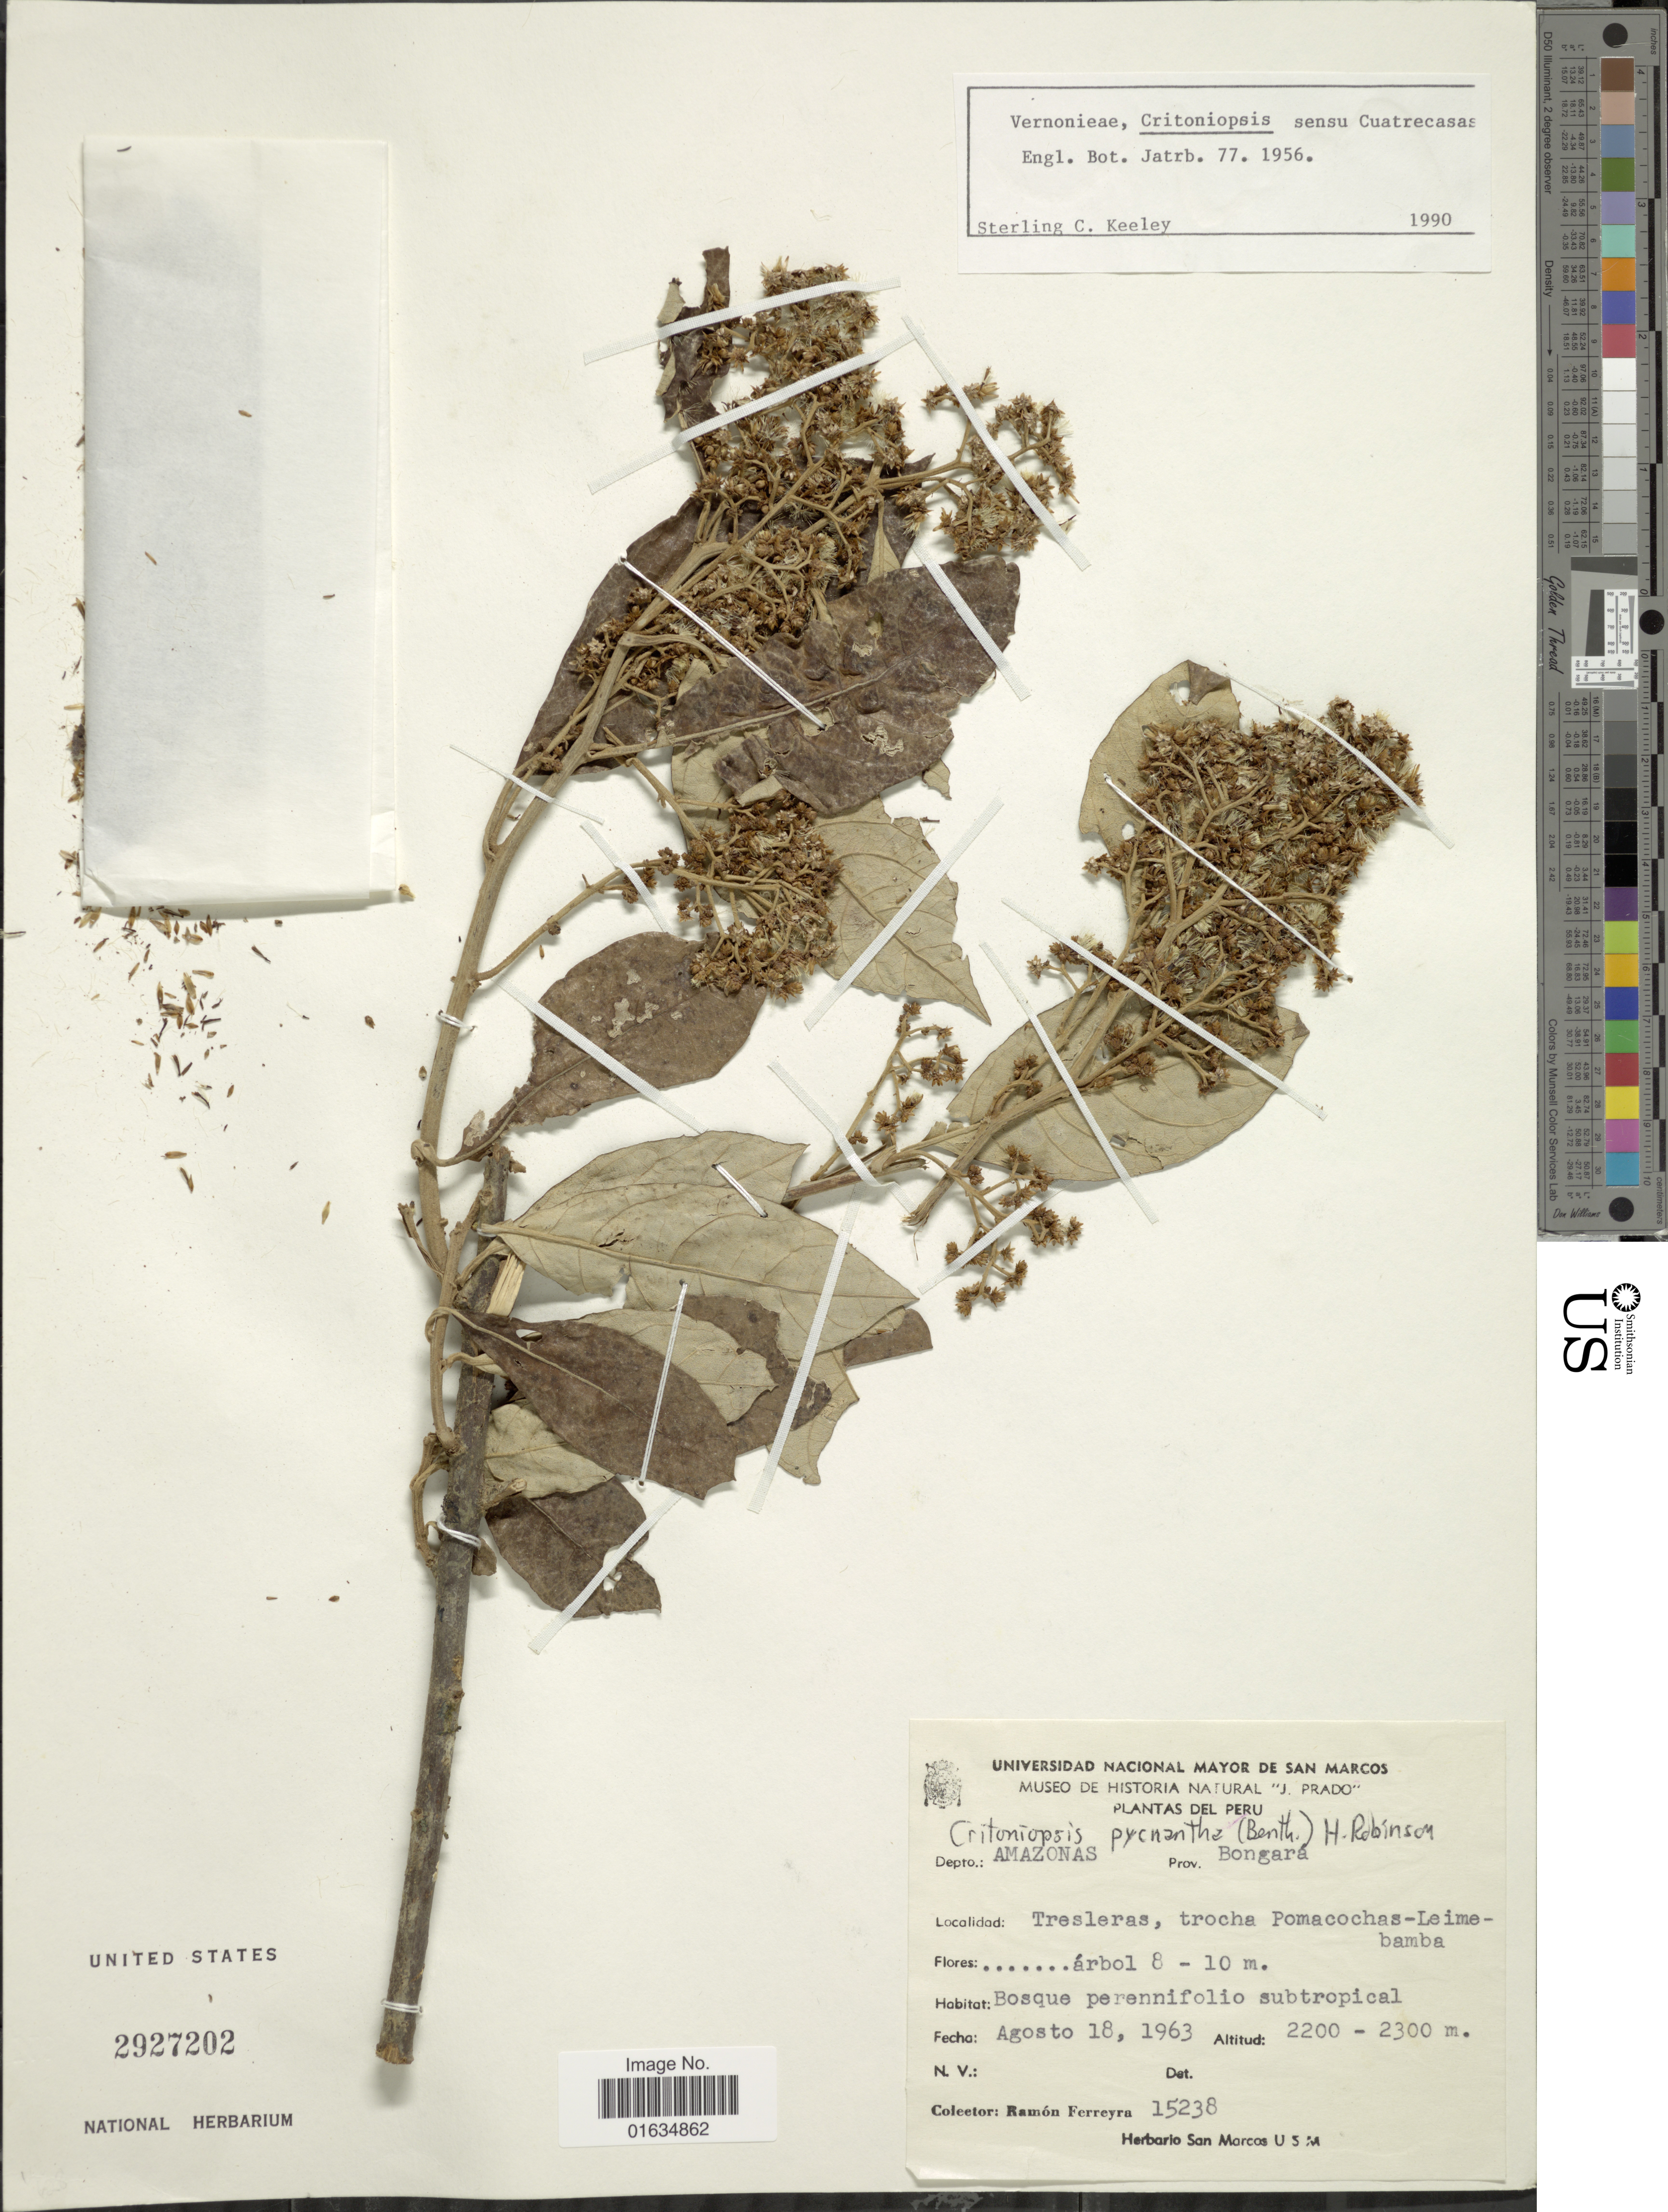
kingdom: Plantae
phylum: Tracheophyta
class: Magnoliopsida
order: Asterales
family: Asteraceae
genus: Critoniopsis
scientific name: Critoniopsis pycnantha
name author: (Benth.) H. Rob.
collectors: R. A. Ferreyra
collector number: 15238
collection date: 1963-08-18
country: Peru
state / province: Amazonas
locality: Depto. Amazonas, Prov. Bongara, Tresleras, trocha Pomacochas-Leime-bamba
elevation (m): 2200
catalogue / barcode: US 2927202